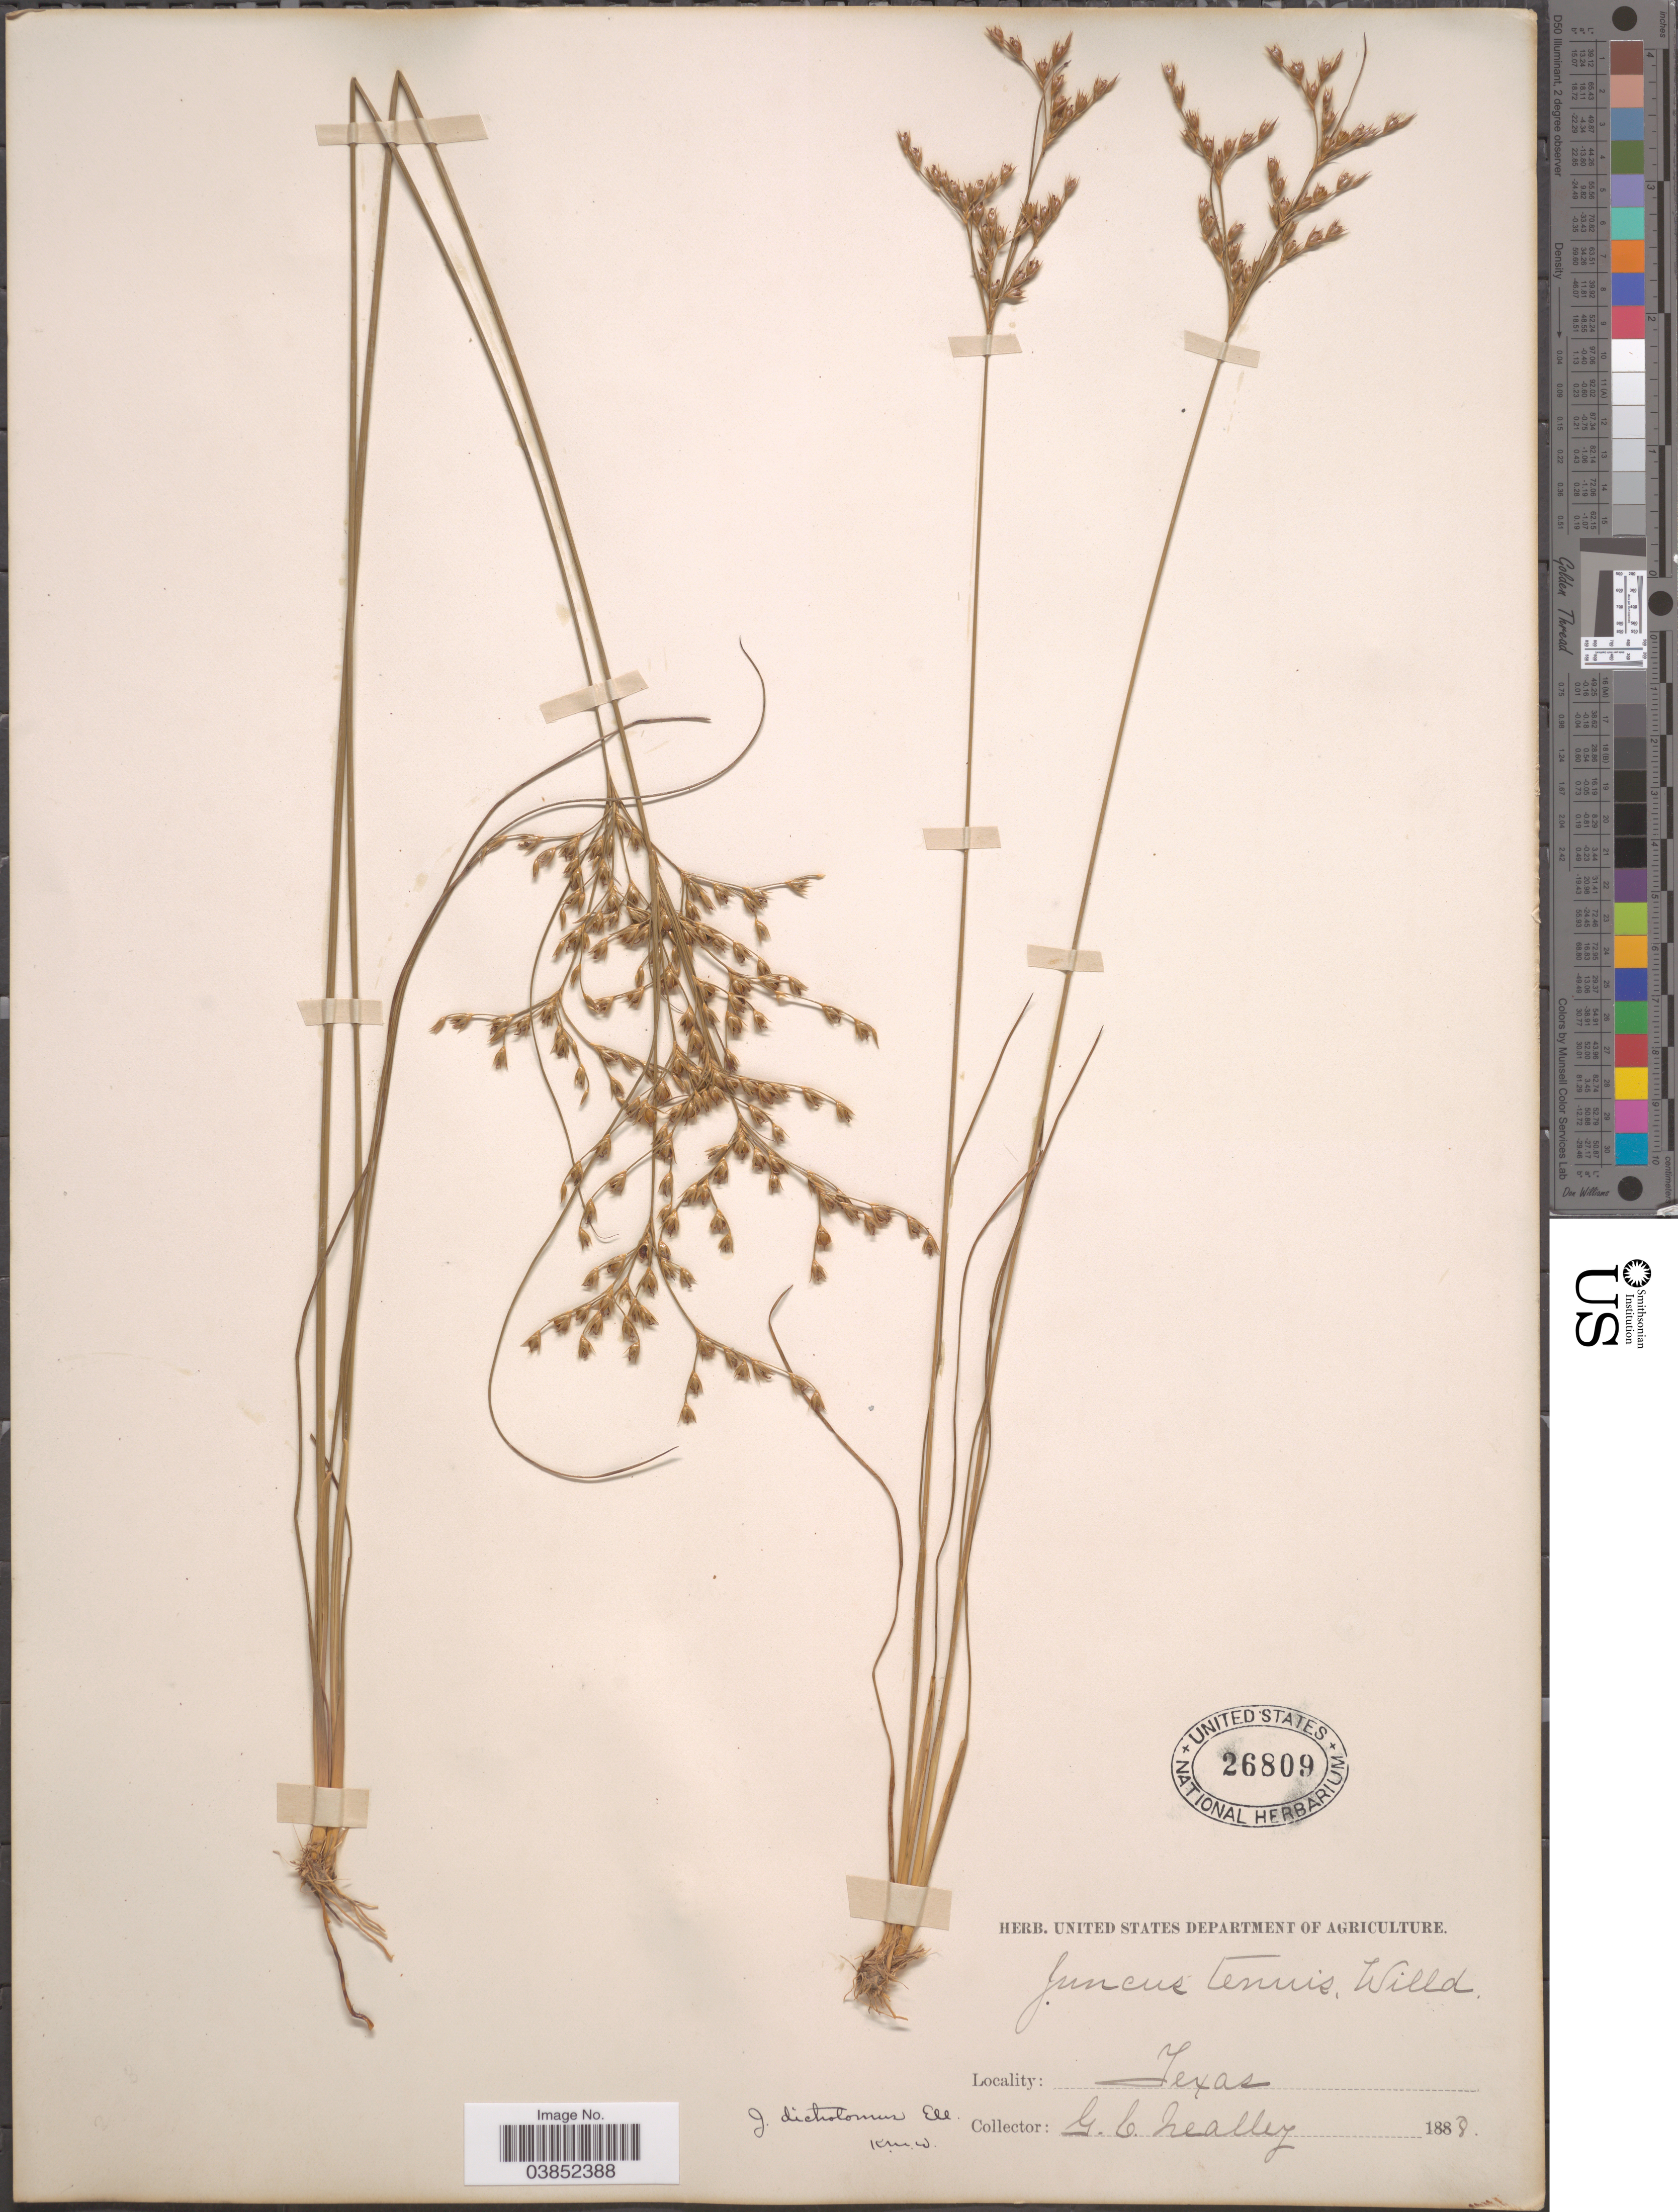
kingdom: Plantae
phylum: Tracheophyta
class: Liliopsida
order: Poales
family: Juncaceae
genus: Juncus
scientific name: Juncus dichotomus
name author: Elliott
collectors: G. C. Nealley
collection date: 1888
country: United States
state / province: Texas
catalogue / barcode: US 26809